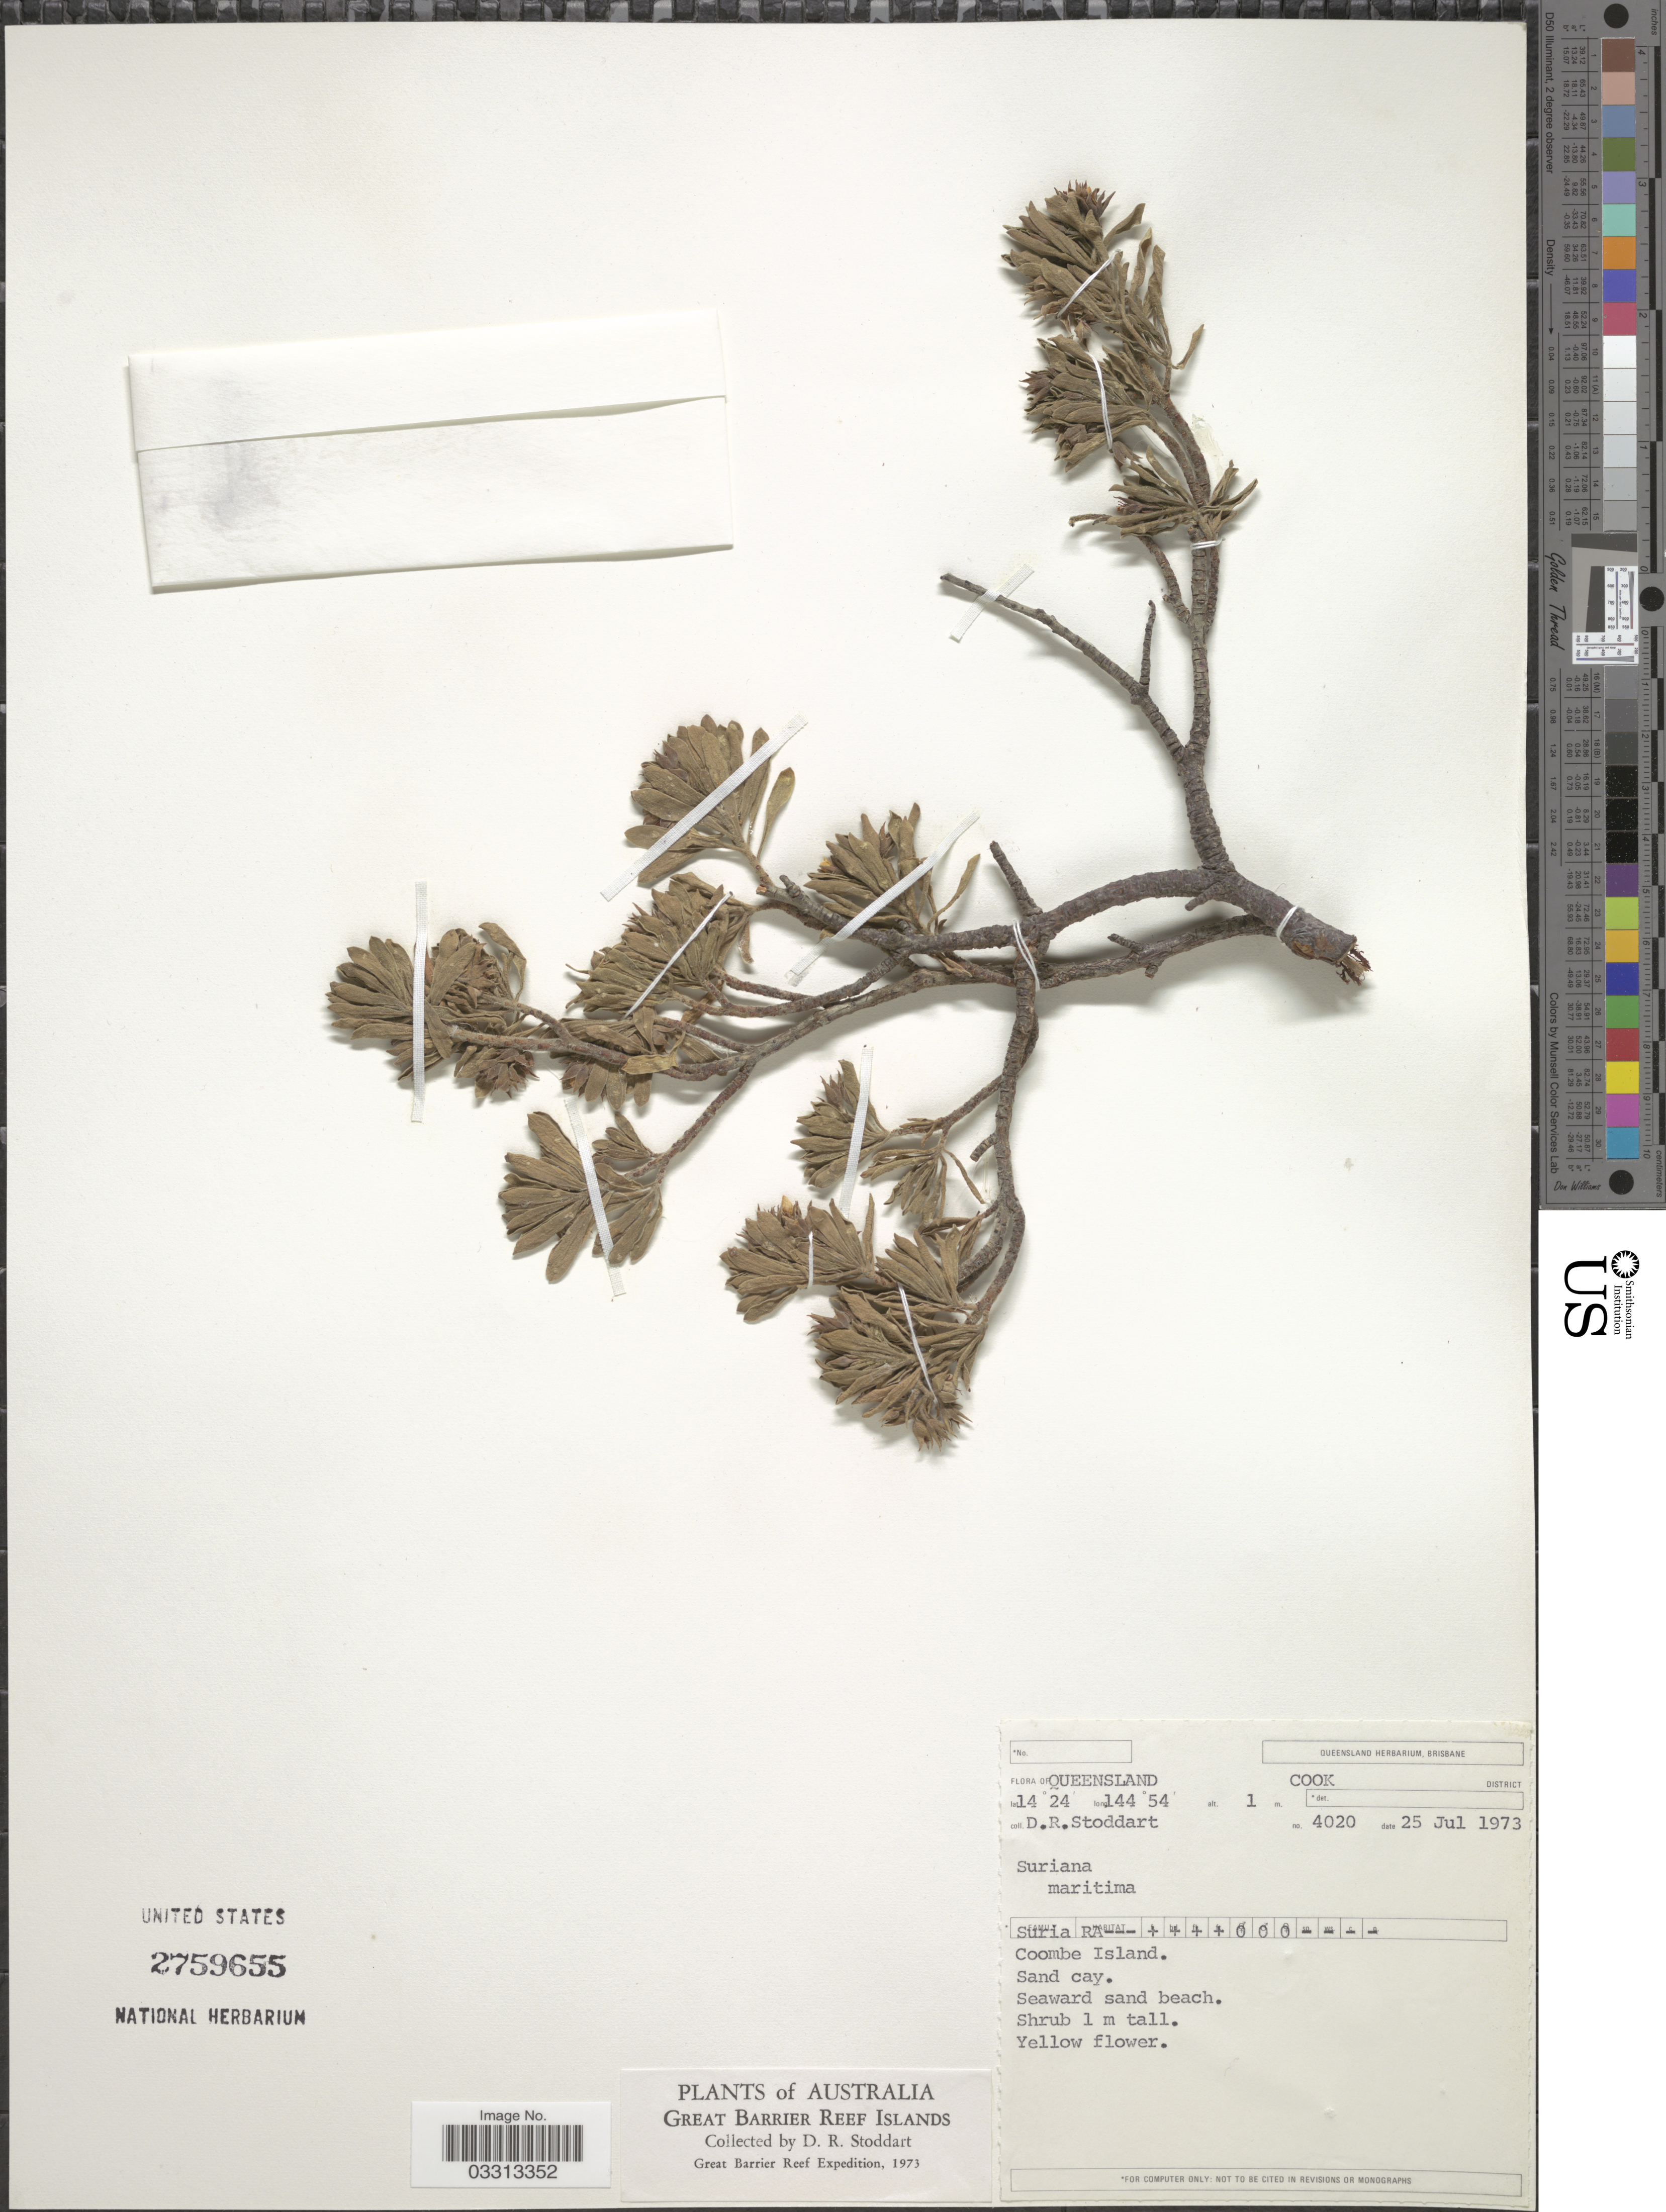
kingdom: Plantae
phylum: Tracheophyta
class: Magnoliopsida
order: Fabales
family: Surianaceae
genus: Suriana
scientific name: Suriana maritima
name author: L.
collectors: D. R. Stoddart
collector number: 4020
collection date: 1973-07-25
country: Australia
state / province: Queensland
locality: Cook District. Coombe Island. Great Barrier Reef Islands. Great Barrier Reef.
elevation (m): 1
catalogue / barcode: US 2759655